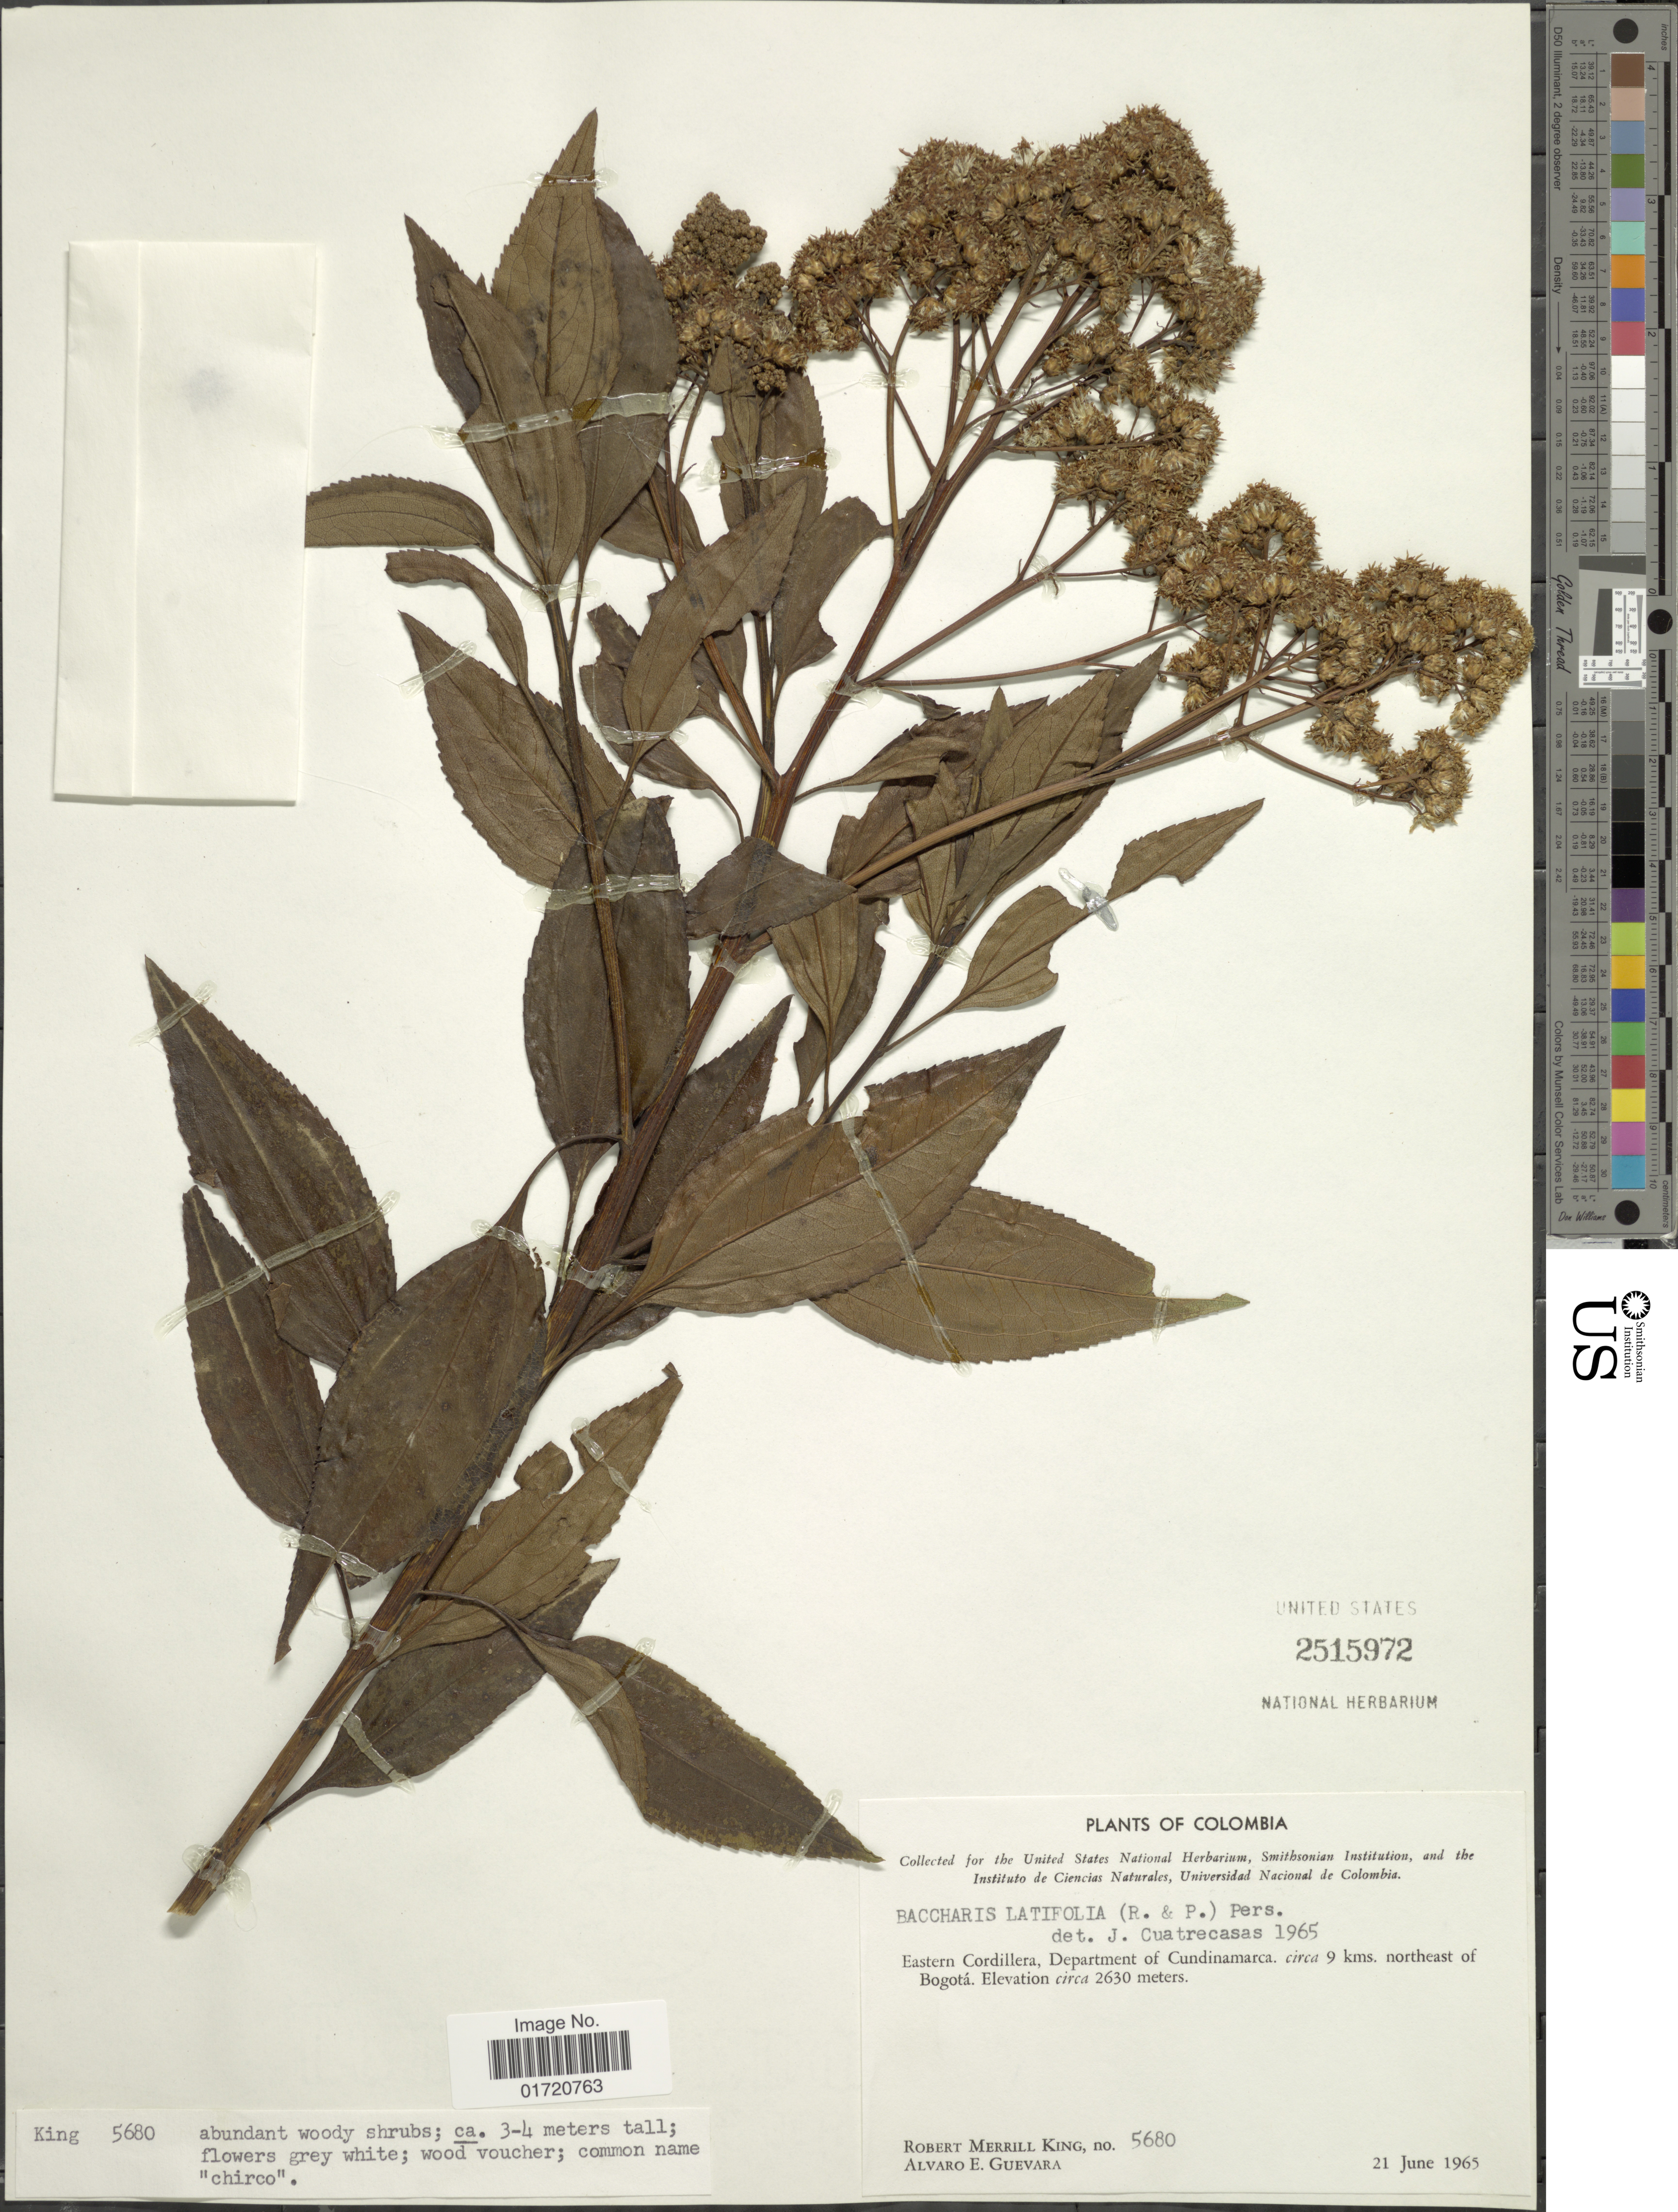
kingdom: Plantae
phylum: Tracheophyta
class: Magnoliopsida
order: Asterales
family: Asteraceae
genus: Baccharis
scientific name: Baccharis latifolia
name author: (Ruiz & Pav.) Pers.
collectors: R. M. King & A. E. Guevara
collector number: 5680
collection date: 1965-06-21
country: Colombia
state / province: Cundinamarca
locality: Eastern Cordillera, circa 9 kms northeast of Bogota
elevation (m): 2630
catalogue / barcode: US 2515972